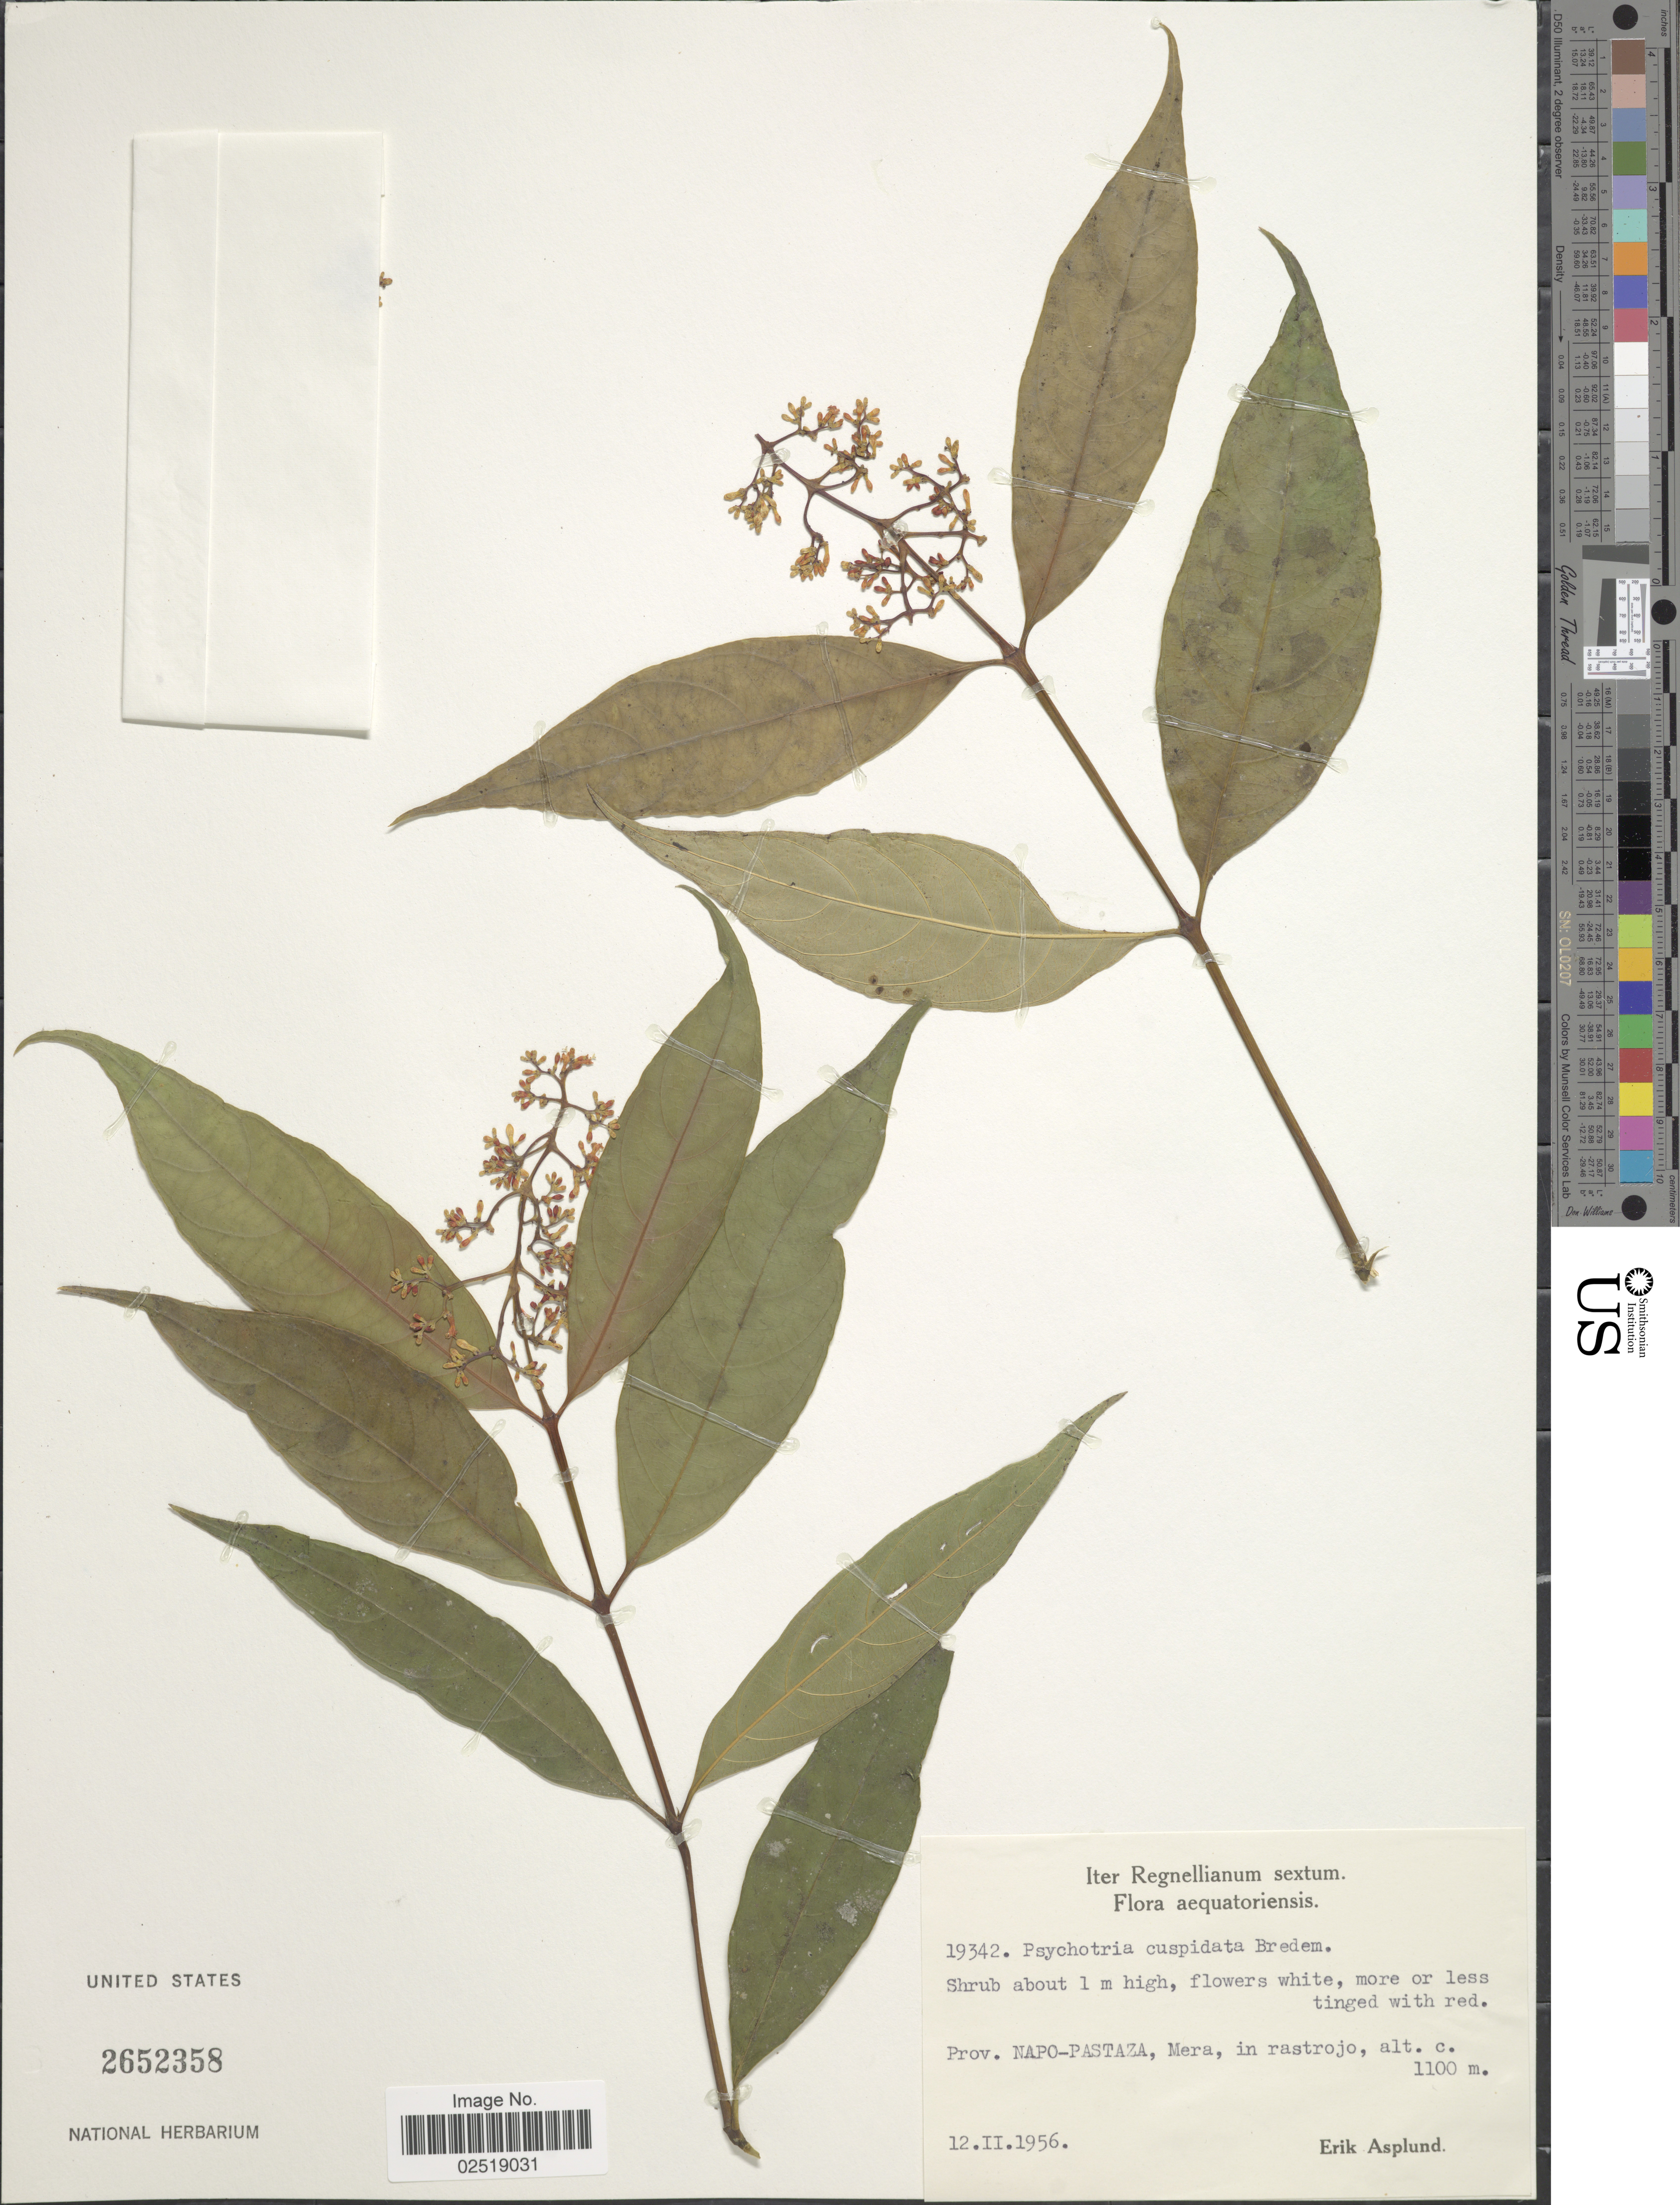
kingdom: Plantae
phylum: Tracheophyta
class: Magnoliopsida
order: Gentianales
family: Rubiaceae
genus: Psychotria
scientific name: Psychotria cuspidata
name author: Bredem. ex Schult.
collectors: E. Asplund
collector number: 19342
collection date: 1956-02-12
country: Ecuador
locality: Prov. Napo-Pastaza, Mera, in rastrojo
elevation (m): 1100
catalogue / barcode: US 2652358